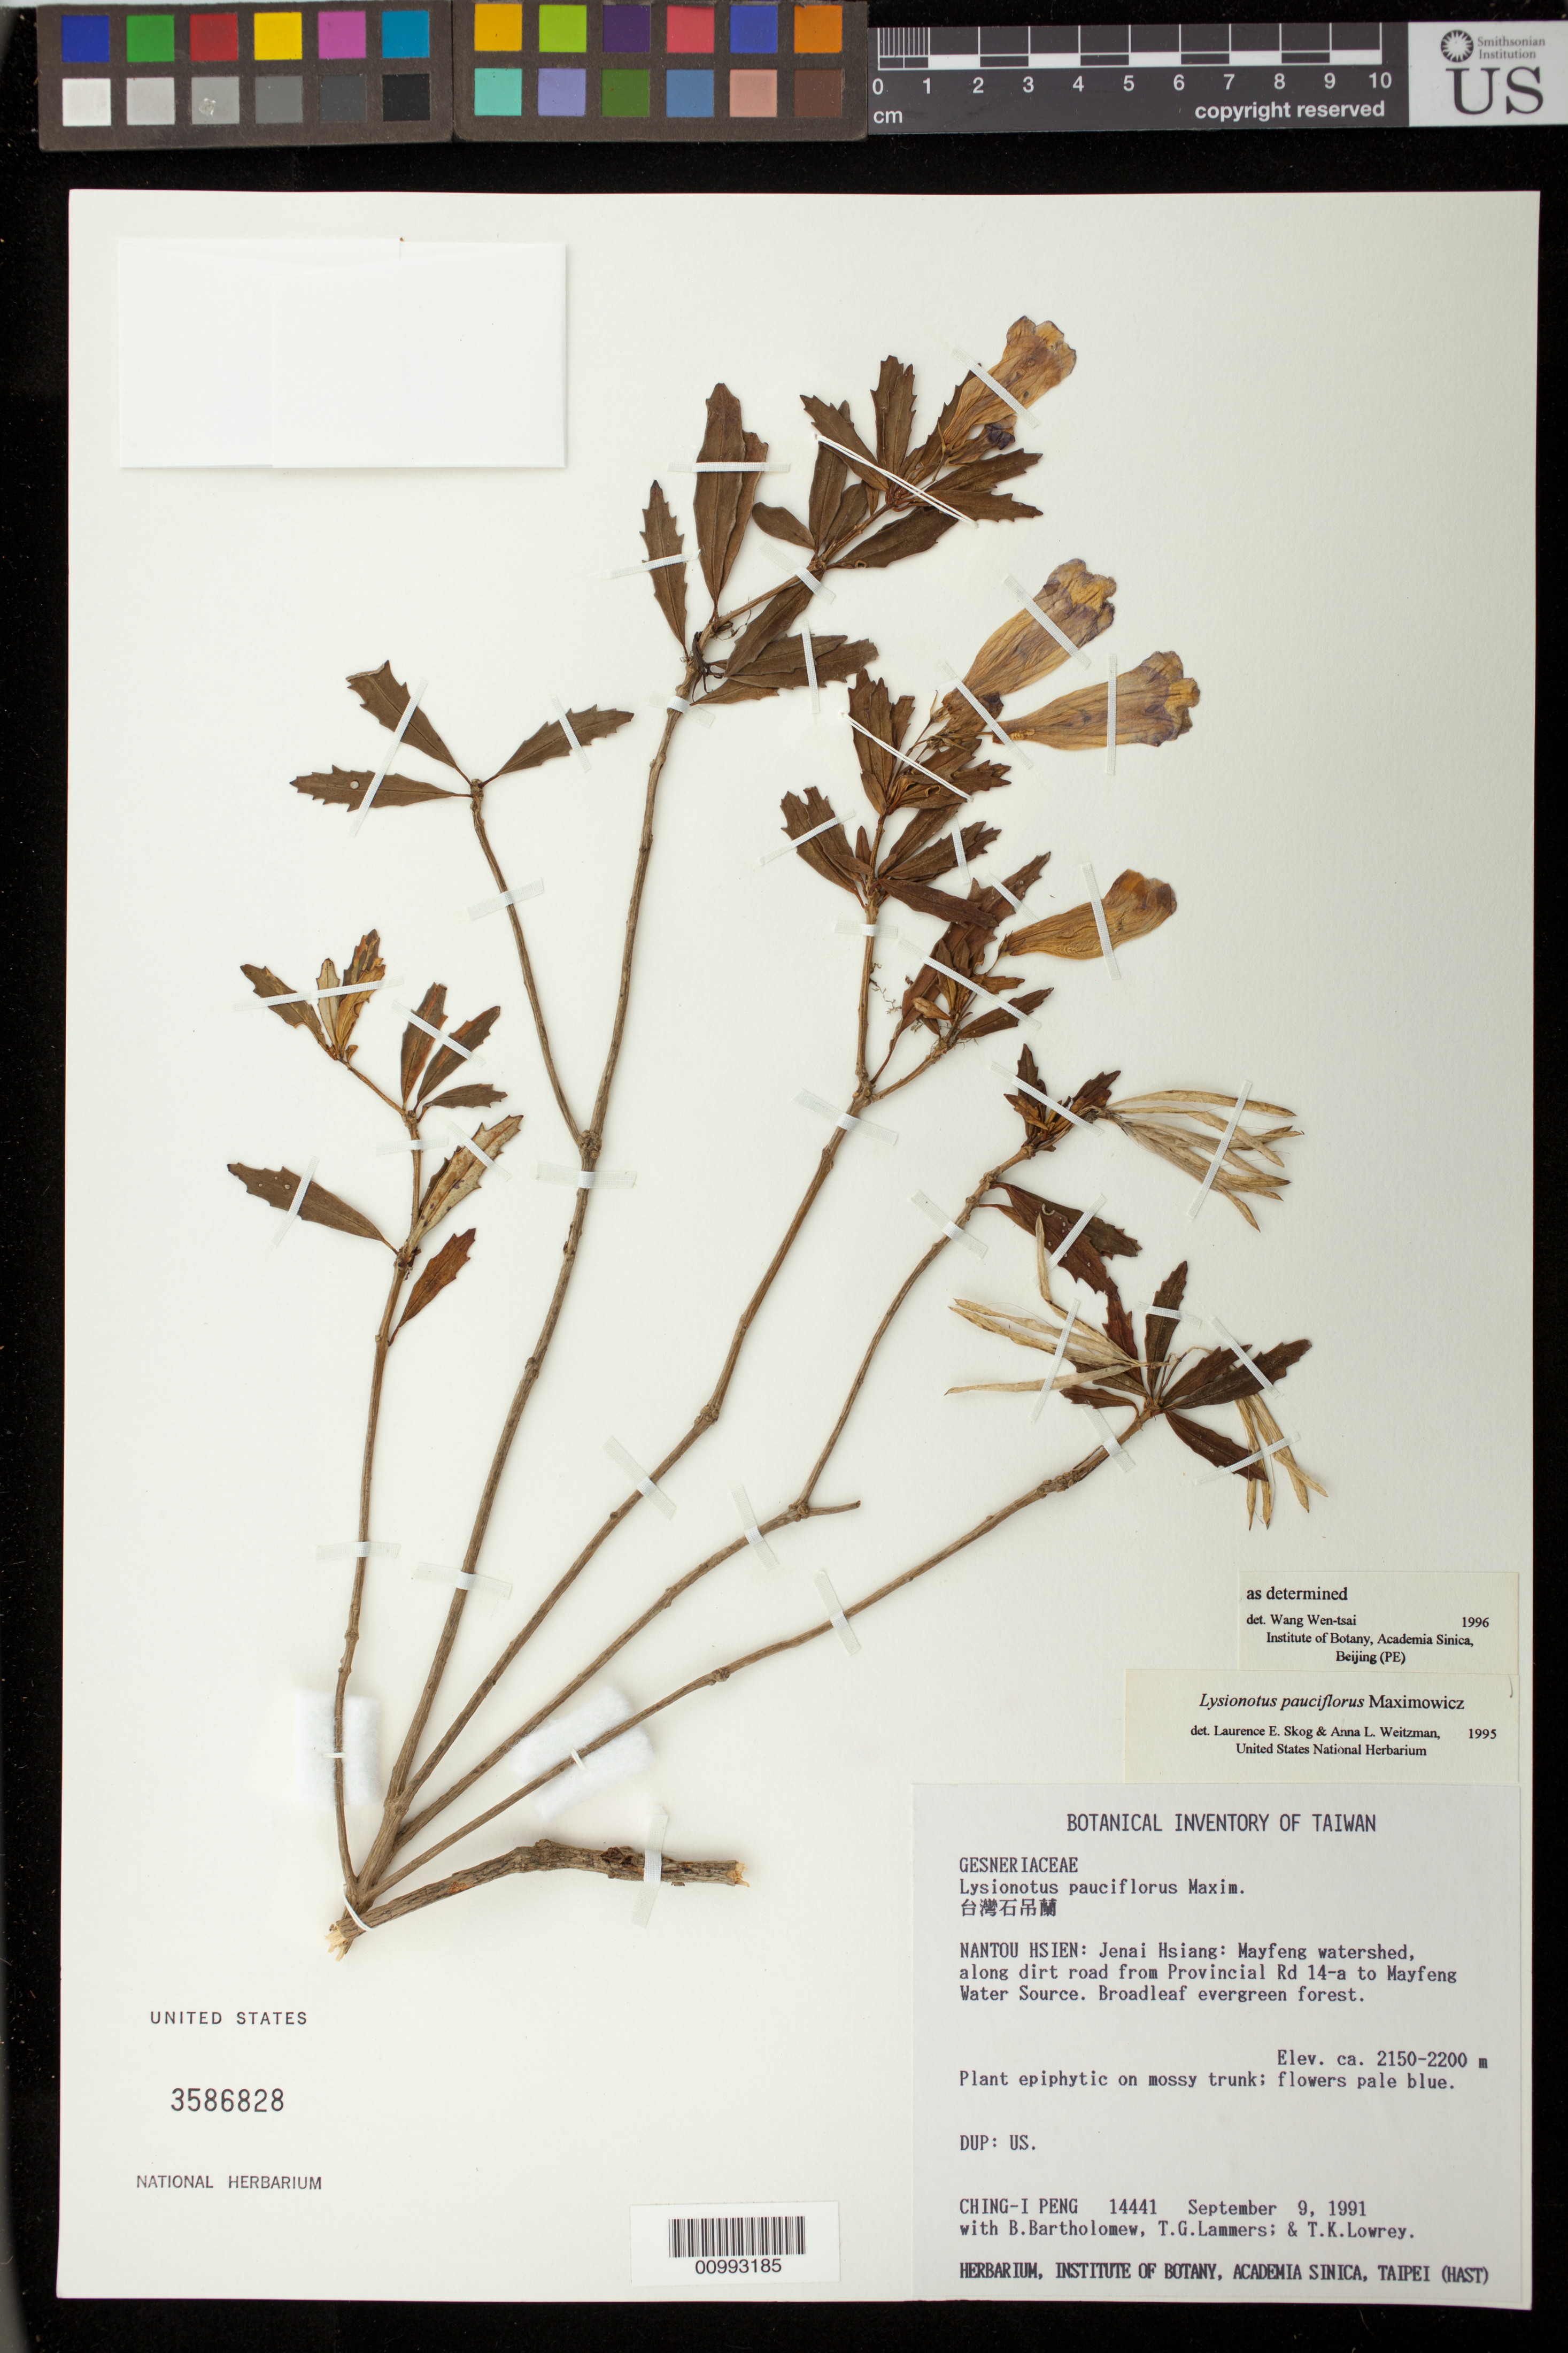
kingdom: Plantae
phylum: Tracheophyta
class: Magnoliopsida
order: Lamiales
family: Gesneriaceae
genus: Lysionotus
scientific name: Lysionotus pauciflorus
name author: Maxim.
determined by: Skog, L. E.; Weitzman, A. L.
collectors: C.-I Peng & et al.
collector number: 14441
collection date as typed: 09 Sep 1991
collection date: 1991-09-09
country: Taiwan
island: Taiwan [Formosa]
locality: Nantou Hsien: Jenai Hsiang, Mayfeng watershed, along dirt road from Provincial Rd 14-a to Mayfeng Water source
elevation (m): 2150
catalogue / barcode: US 3586828